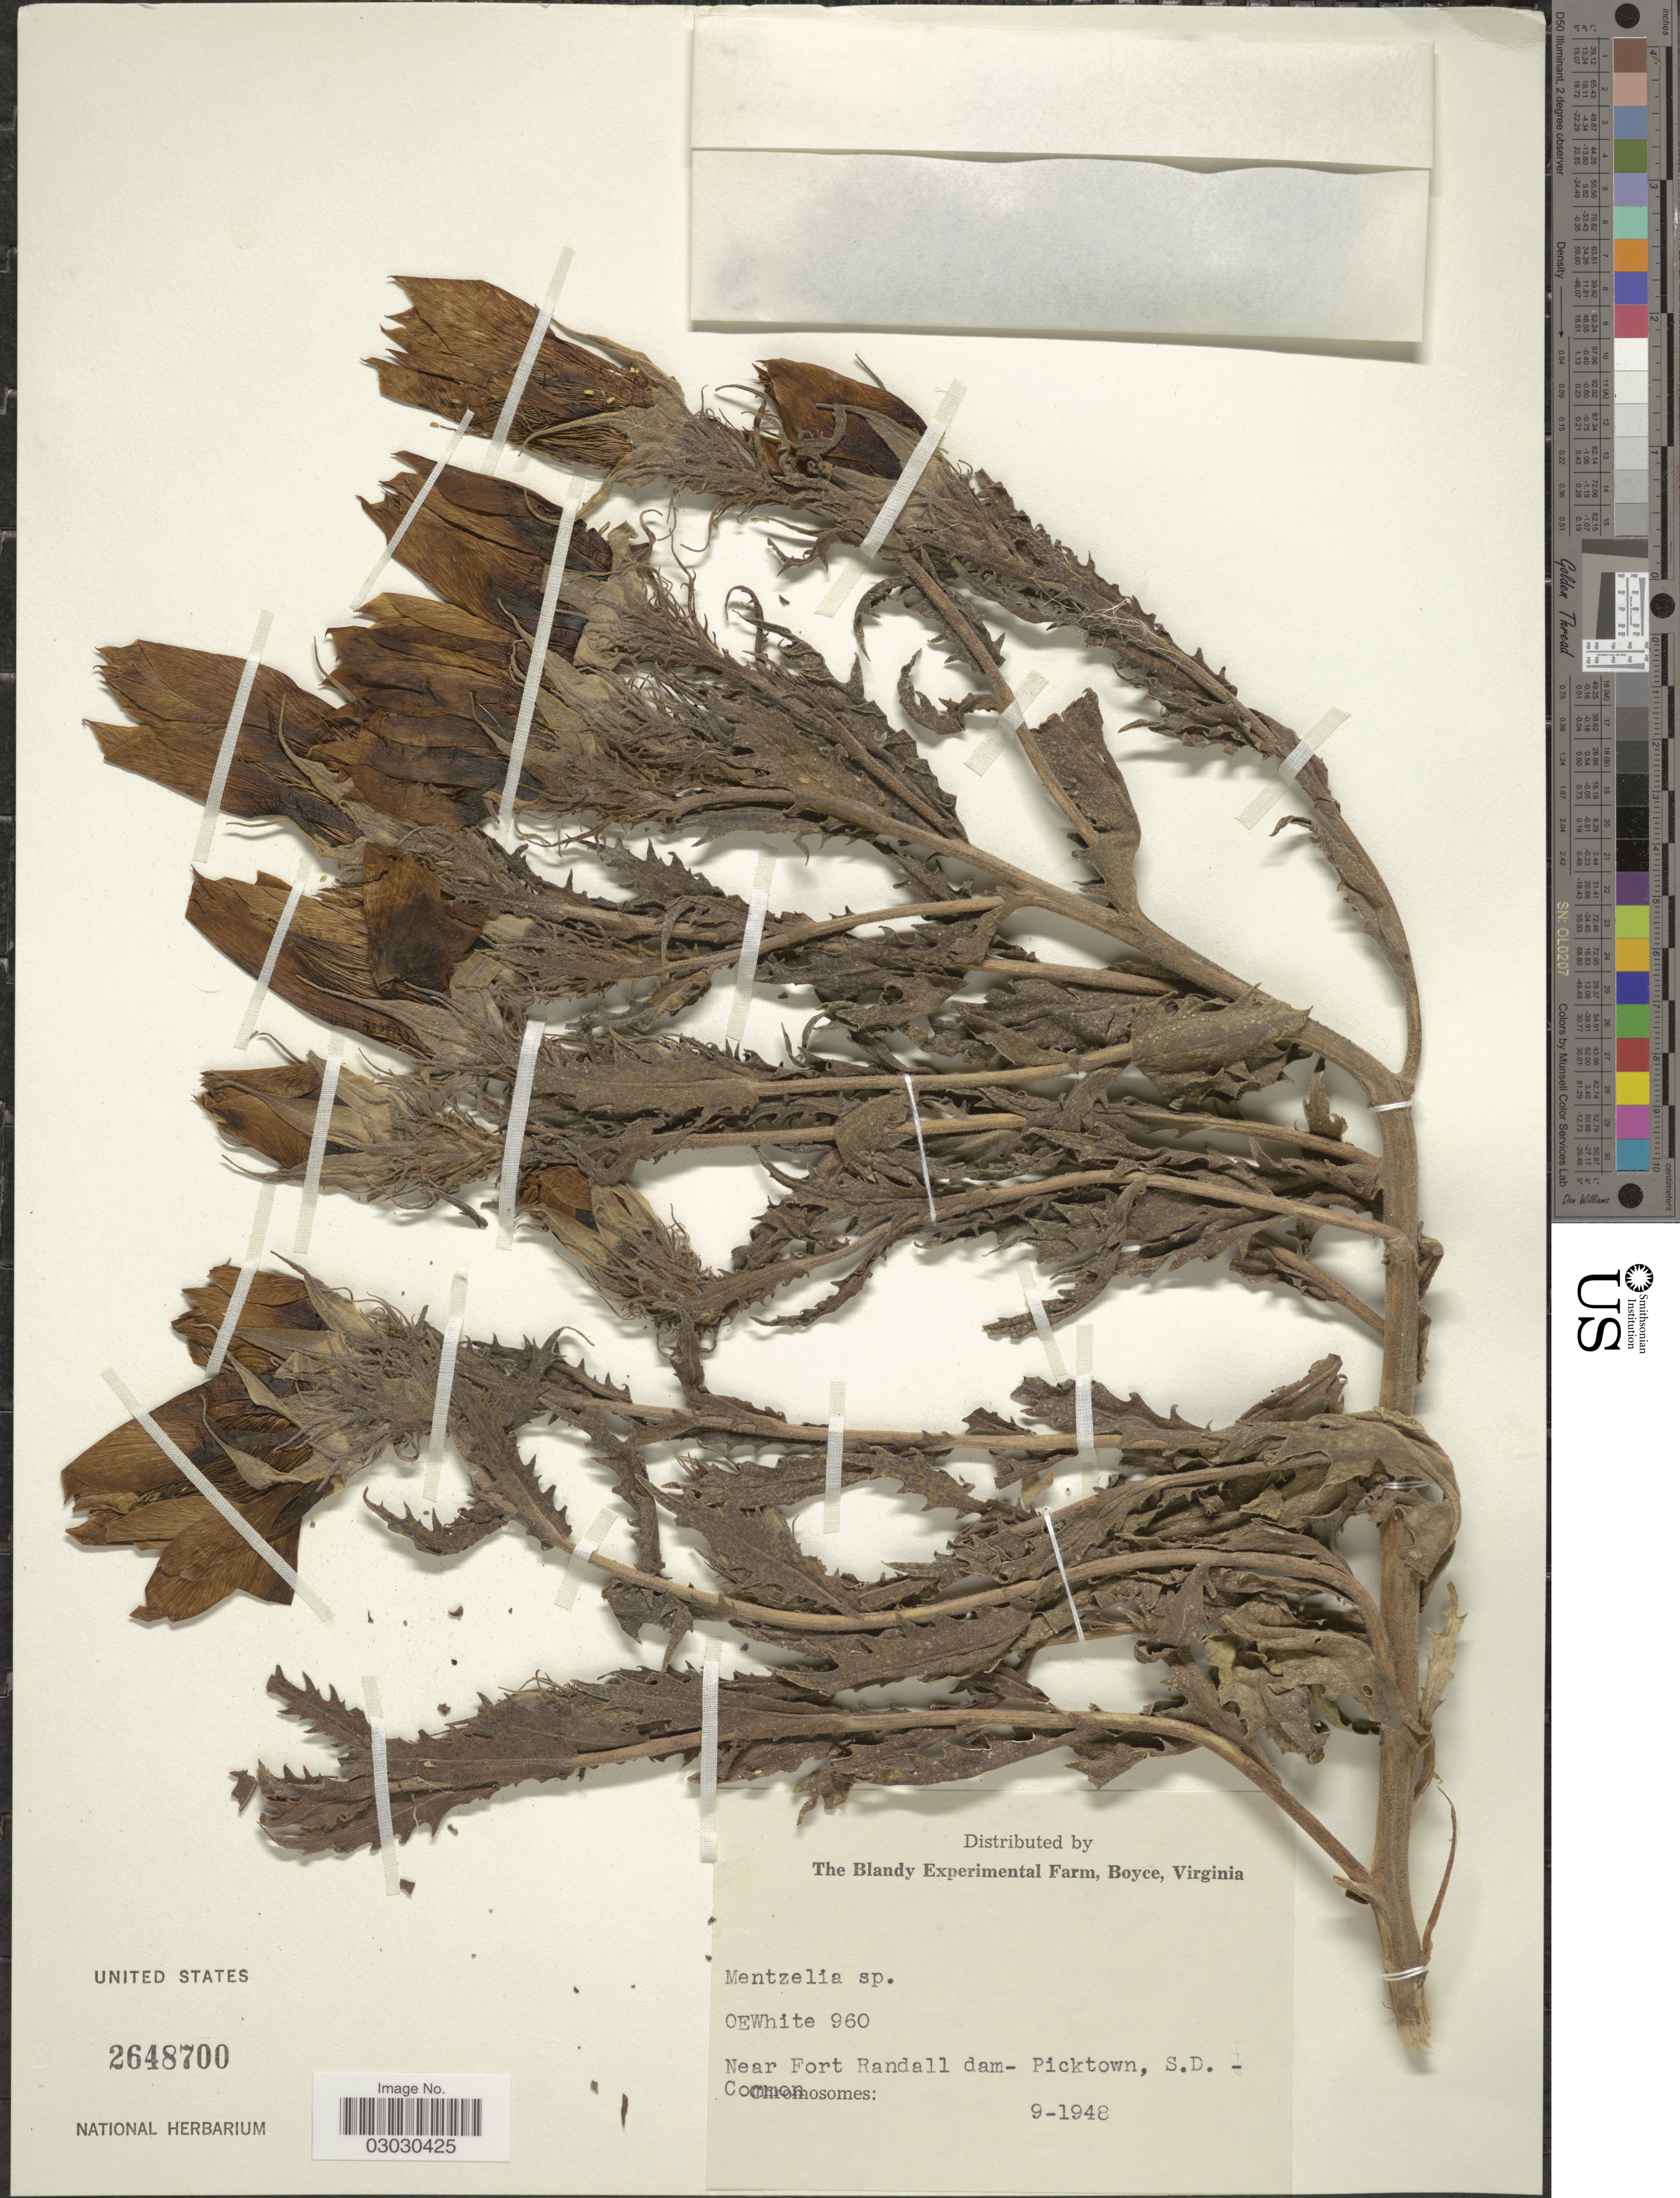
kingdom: Plantae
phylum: Tracheophyta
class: Magnoliopsida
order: Cornales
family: Loasaceae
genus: Mentzelia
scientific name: Mentzelia sp.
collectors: O. E. White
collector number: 960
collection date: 1948-09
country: United States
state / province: South Dakota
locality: Near Fort Randall dam - Picktown, S.D.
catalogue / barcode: US 2648700